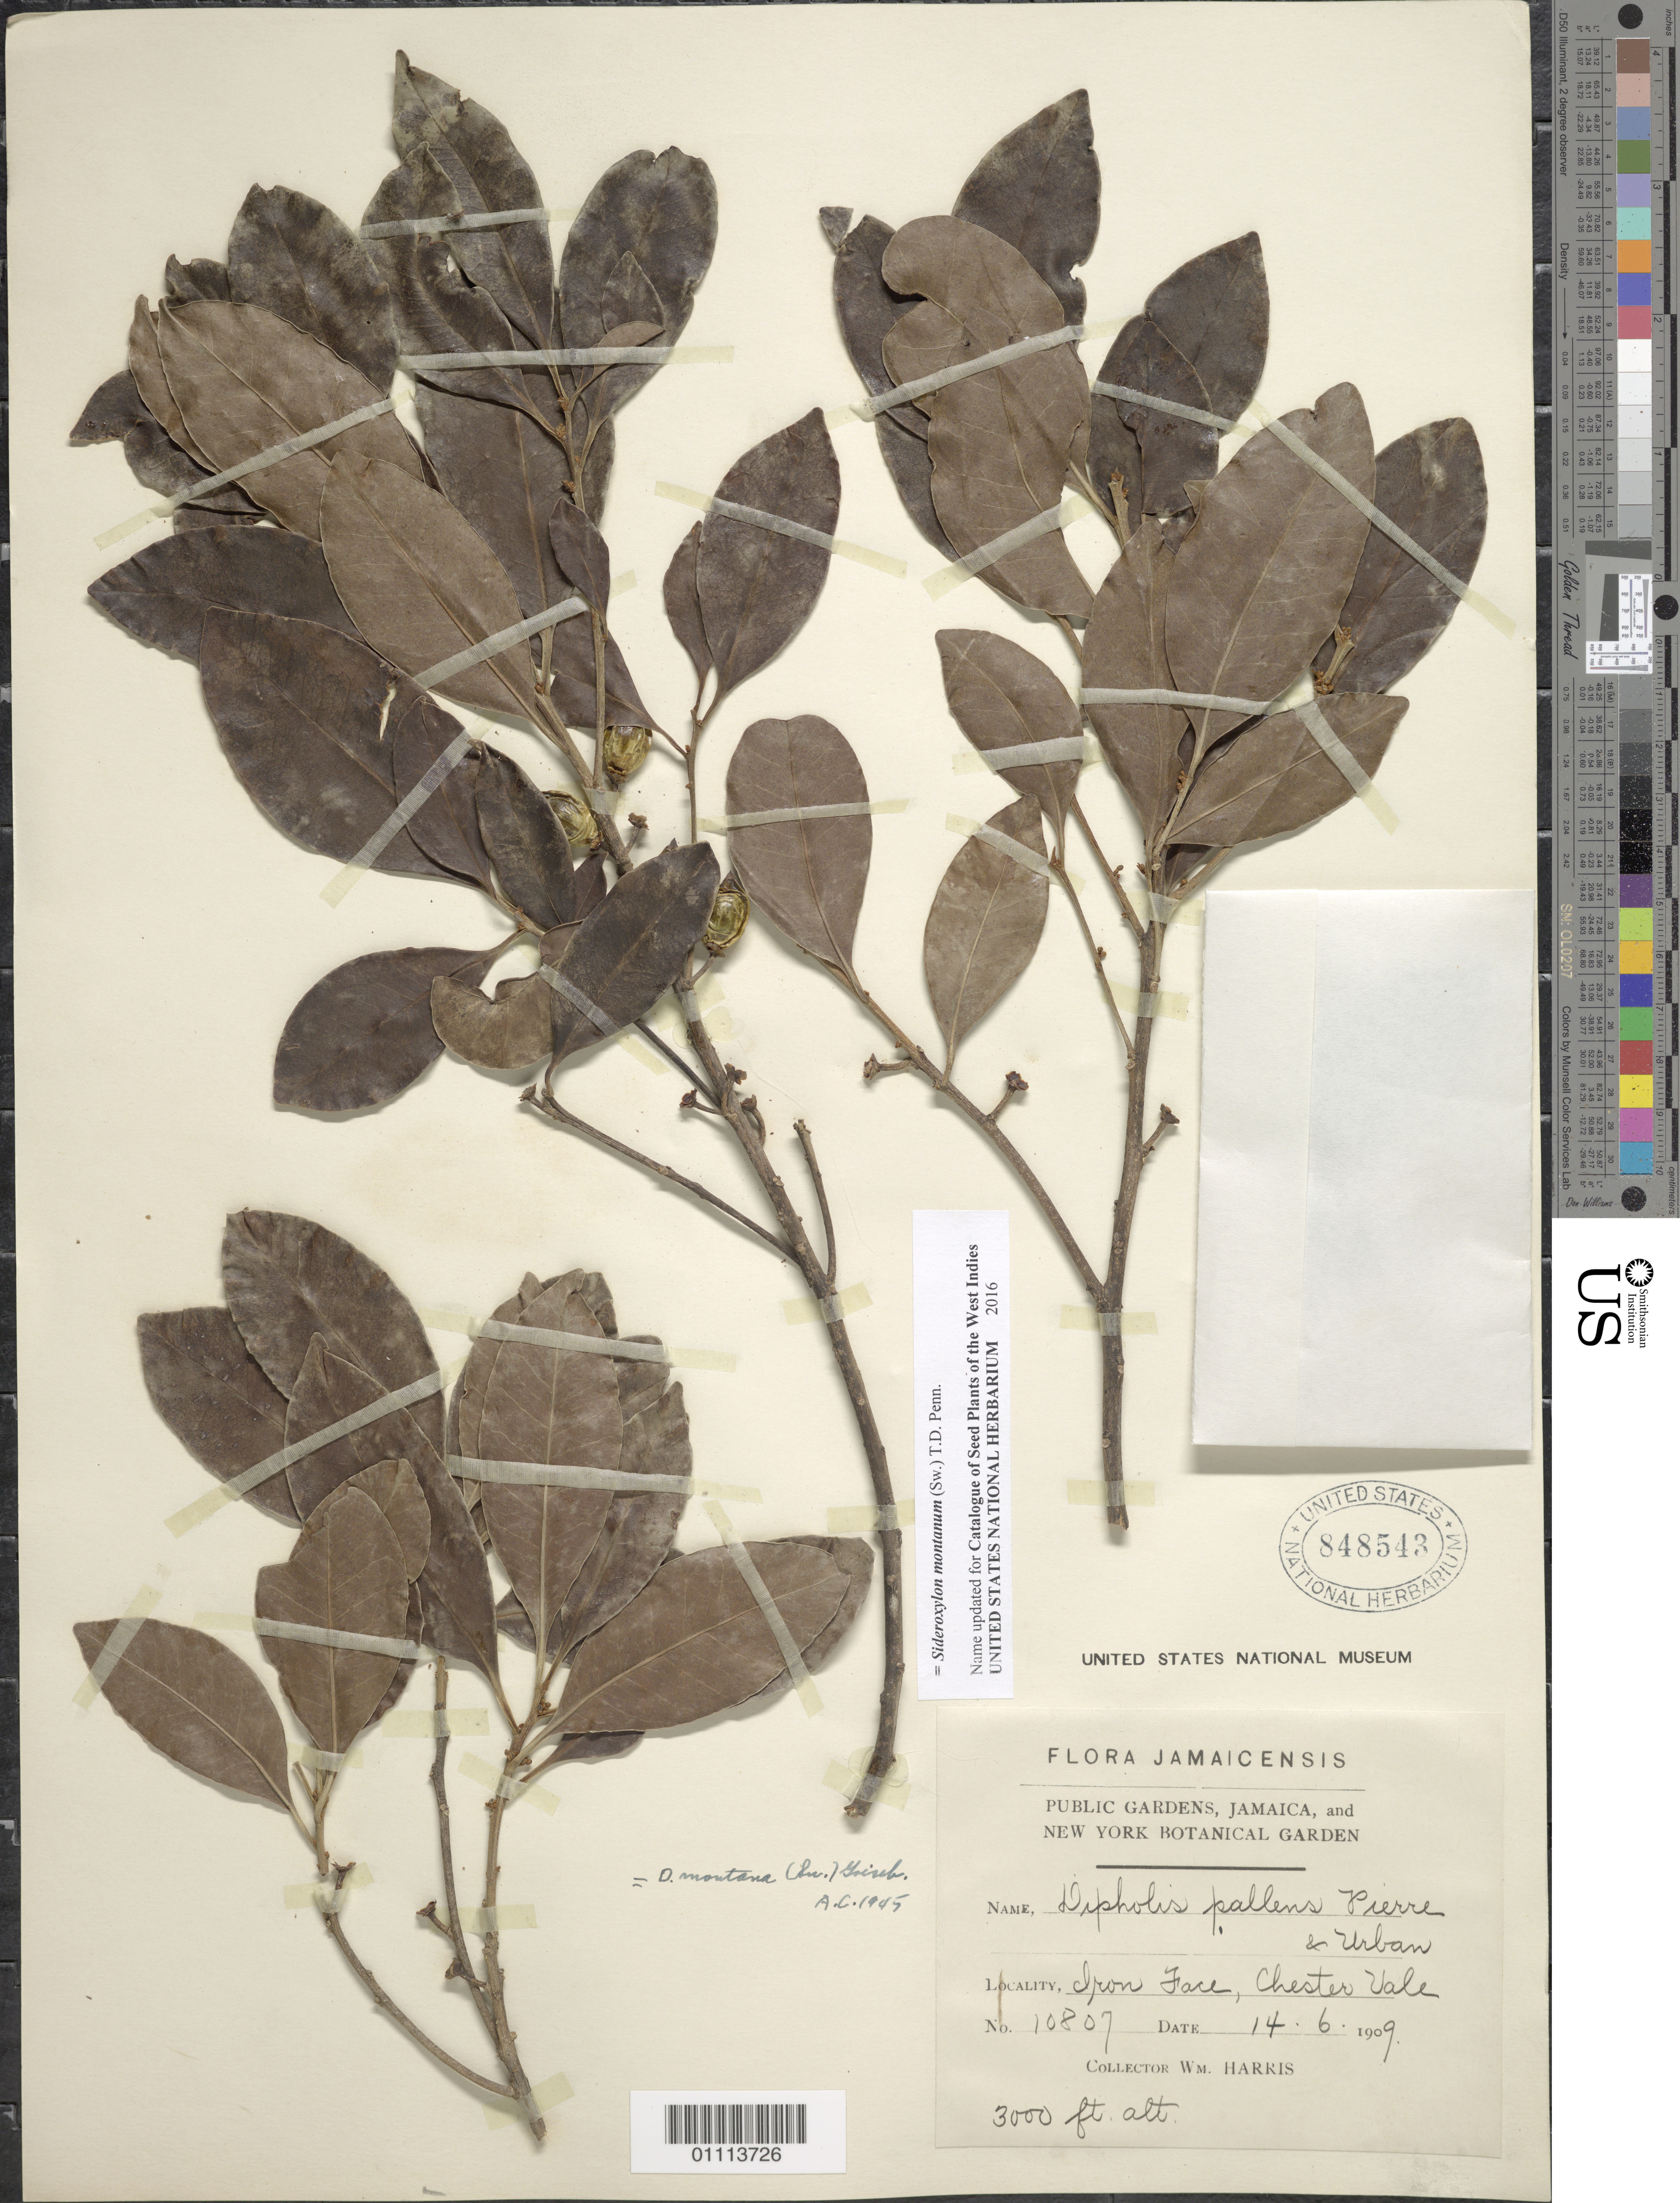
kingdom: Plantae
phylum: Tracheophyta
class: Magnoliopsida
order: Ericales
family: Sapotaceae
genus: Dipholis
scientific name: Dipholis montana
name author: (Sw.) Griseb.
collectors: W. Harris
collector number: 10807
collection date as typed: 14 Jun 1909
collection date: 1909-06-14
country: Jamaica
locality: Iron Face, Chester Vale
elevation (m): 914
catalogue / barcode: US 848543